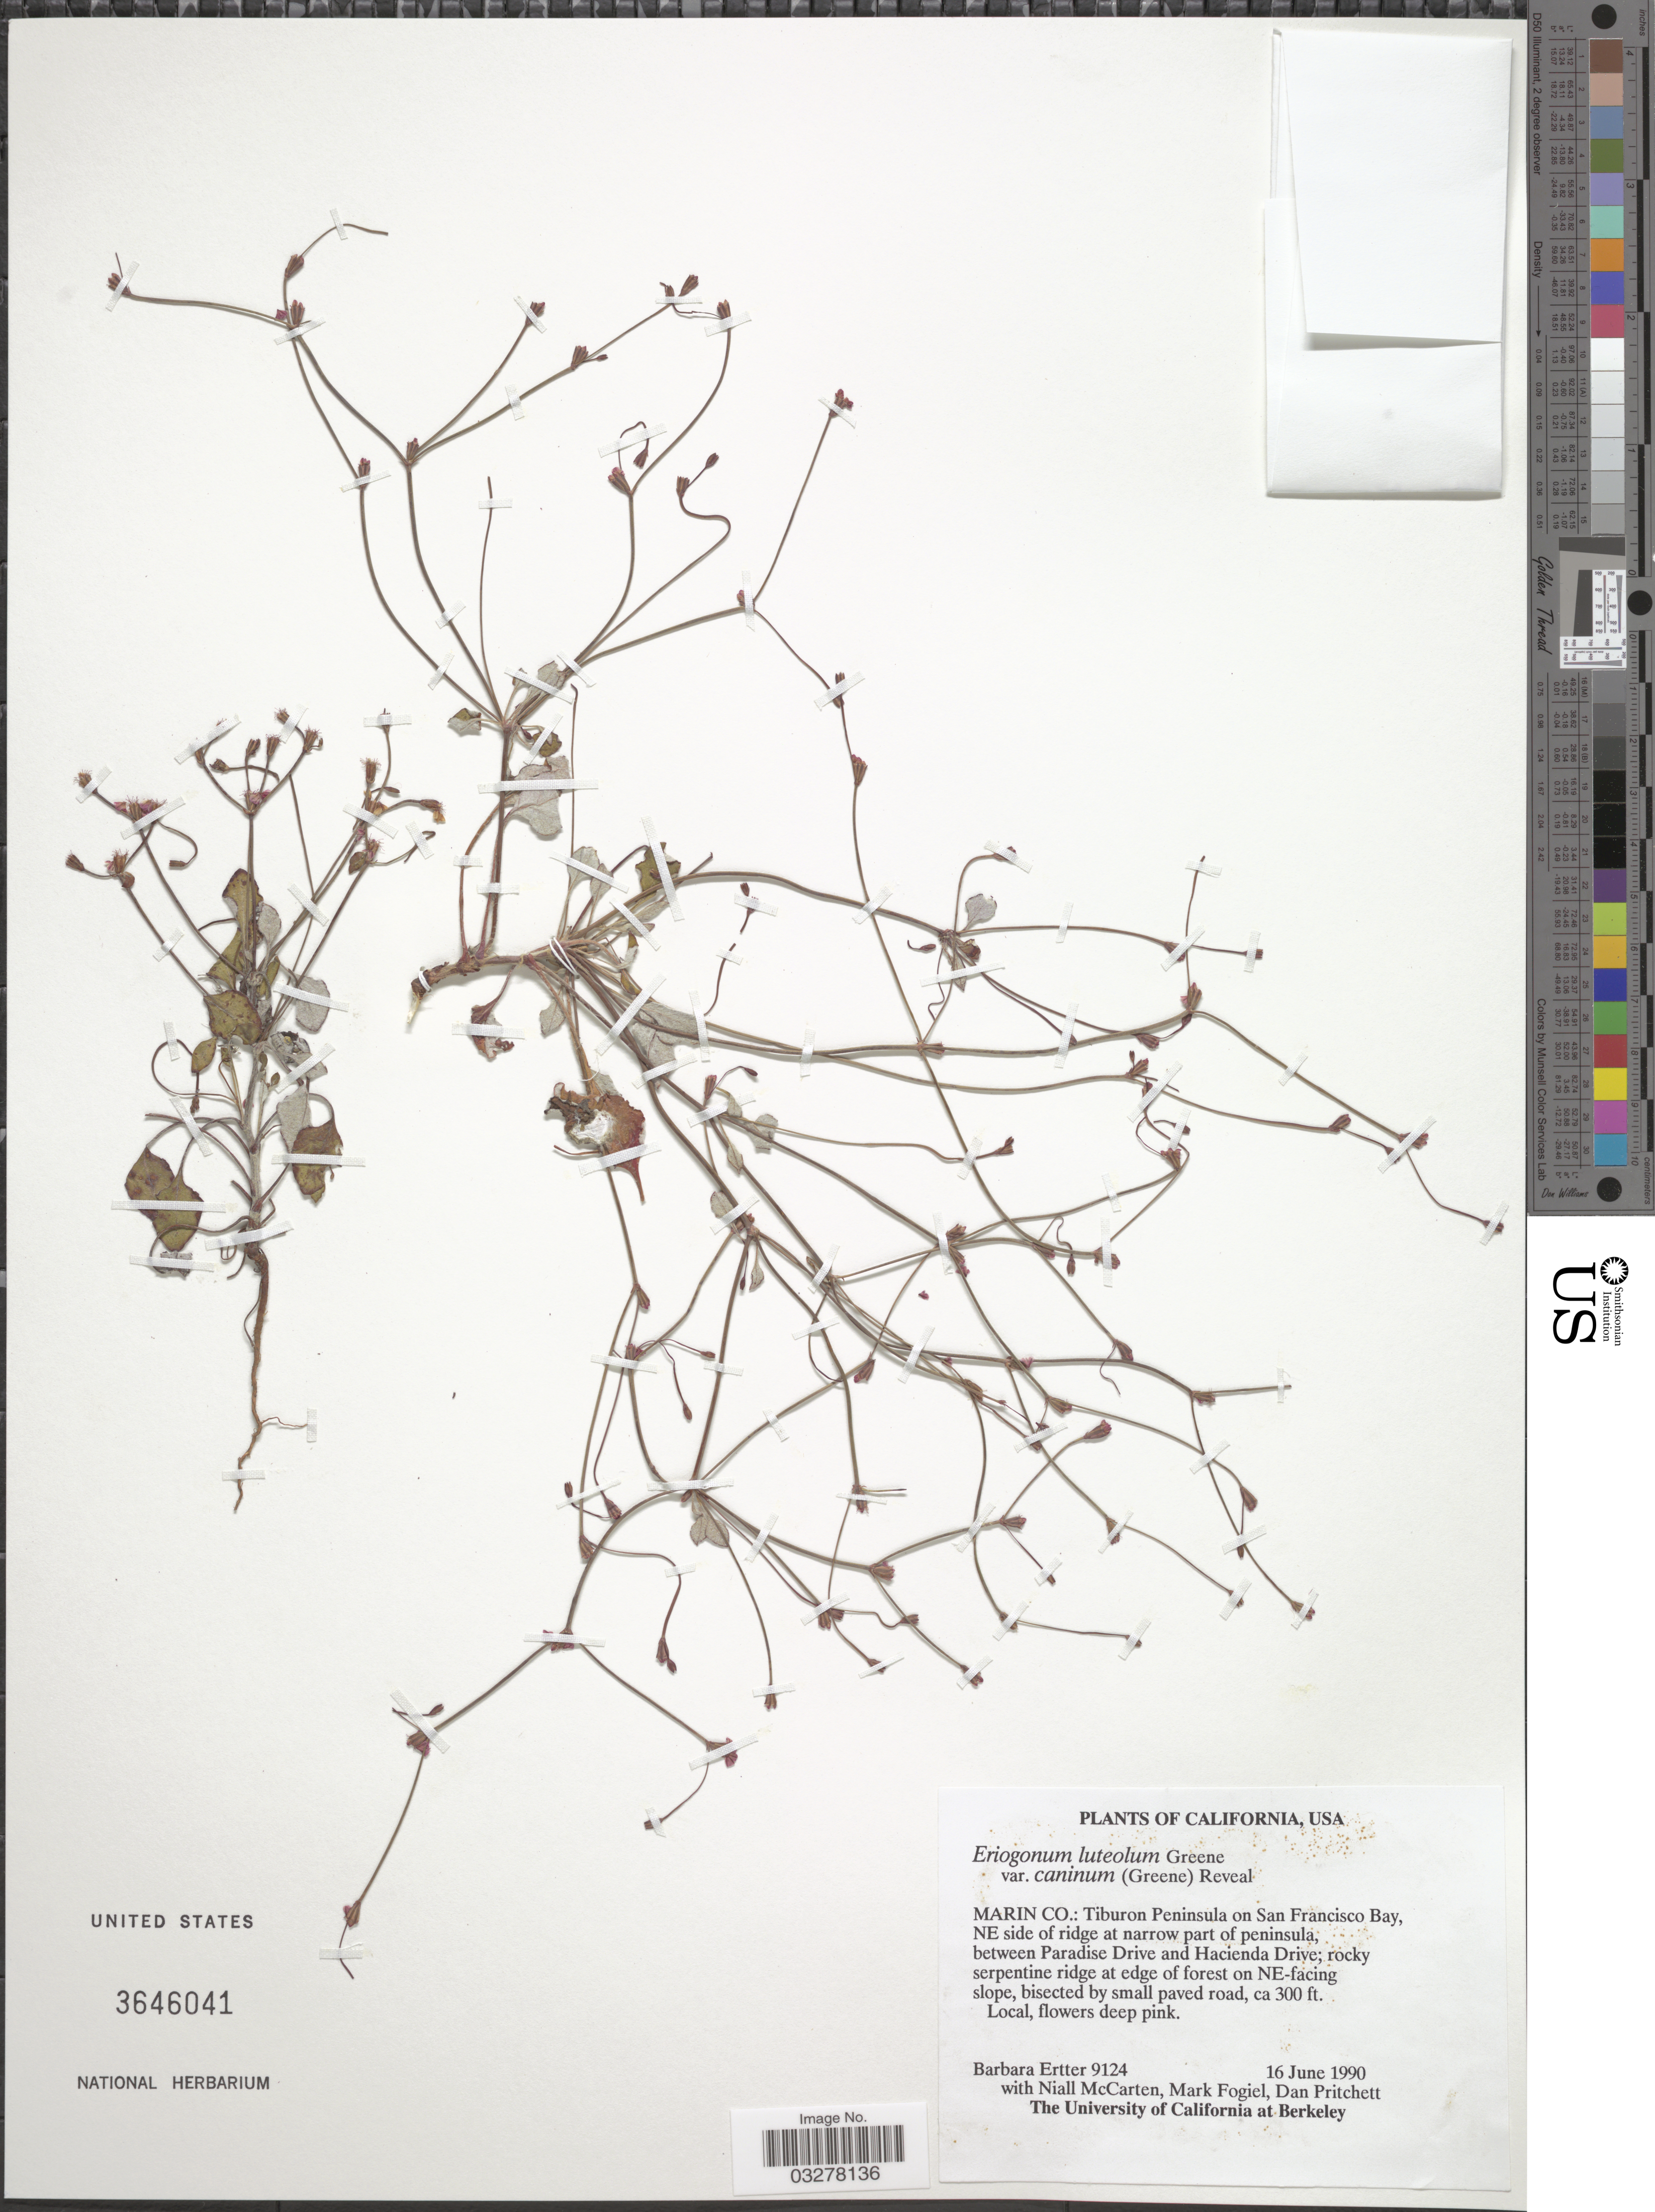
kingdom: Plantae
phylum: Tracheophyta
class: Magnoliopsida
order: Caryophyllales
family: Polygonaceae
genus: Eriogonum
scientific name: Eriogonum luteolum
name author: Greene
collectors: B. Ertter, N. McCarten, M. Fogiel & D. Pritchett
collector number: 9124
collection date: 1990-06-16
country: United States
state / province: California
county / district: San Francisco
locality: Marin Co.: Tiburon Peninsula on San Francisco Bay, NE side of ridge at narrow part of peninsula, between Paradise Drive and Hacienda Drive; rocky serpentine ridge at edge of forest on NE-facing slope, bisected by small paved road.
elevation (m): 91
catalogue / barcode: US 3646041